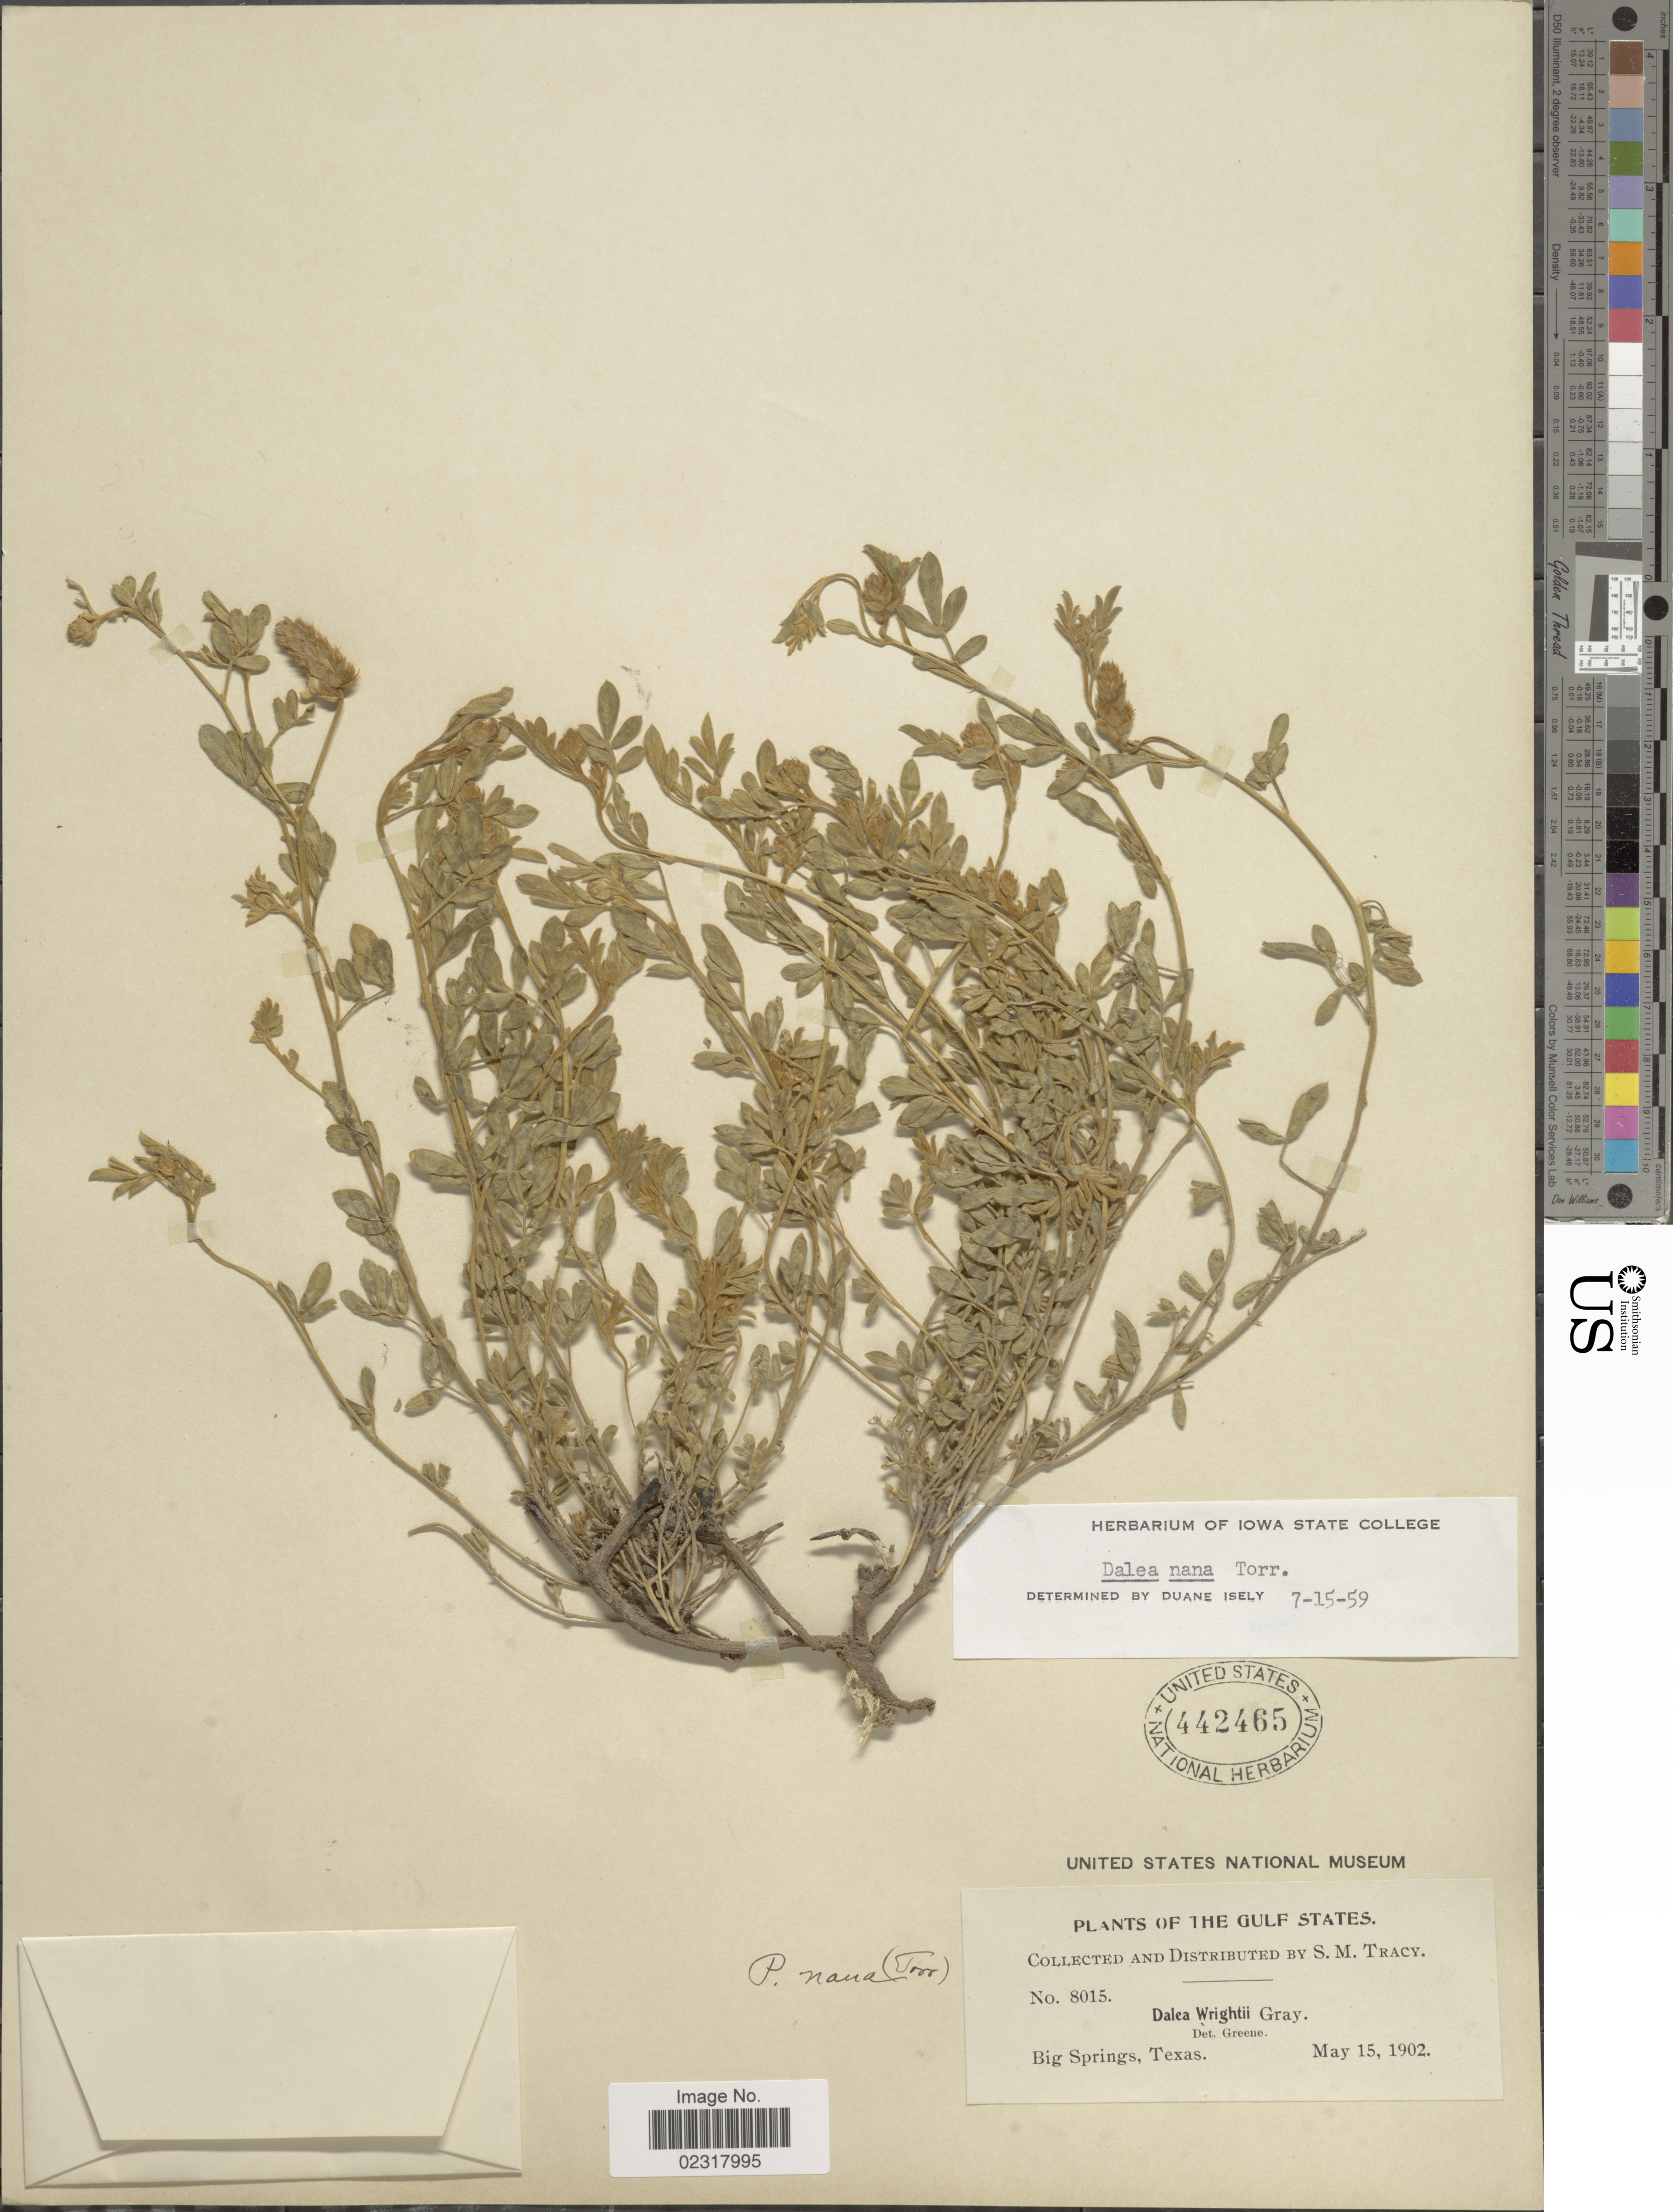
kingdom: Plantae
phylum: Tracheophyta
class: Magnoliopsida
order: Fabales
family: Fabaceae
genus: Dalea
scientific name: Dalea nana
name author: Torr. & A. Gray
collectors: S. M. Tracy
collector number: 8015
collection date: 1902-05-15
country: United States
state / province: Texas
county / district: Howard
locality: Big Springs, The Gulf States.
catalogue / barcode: US 442465